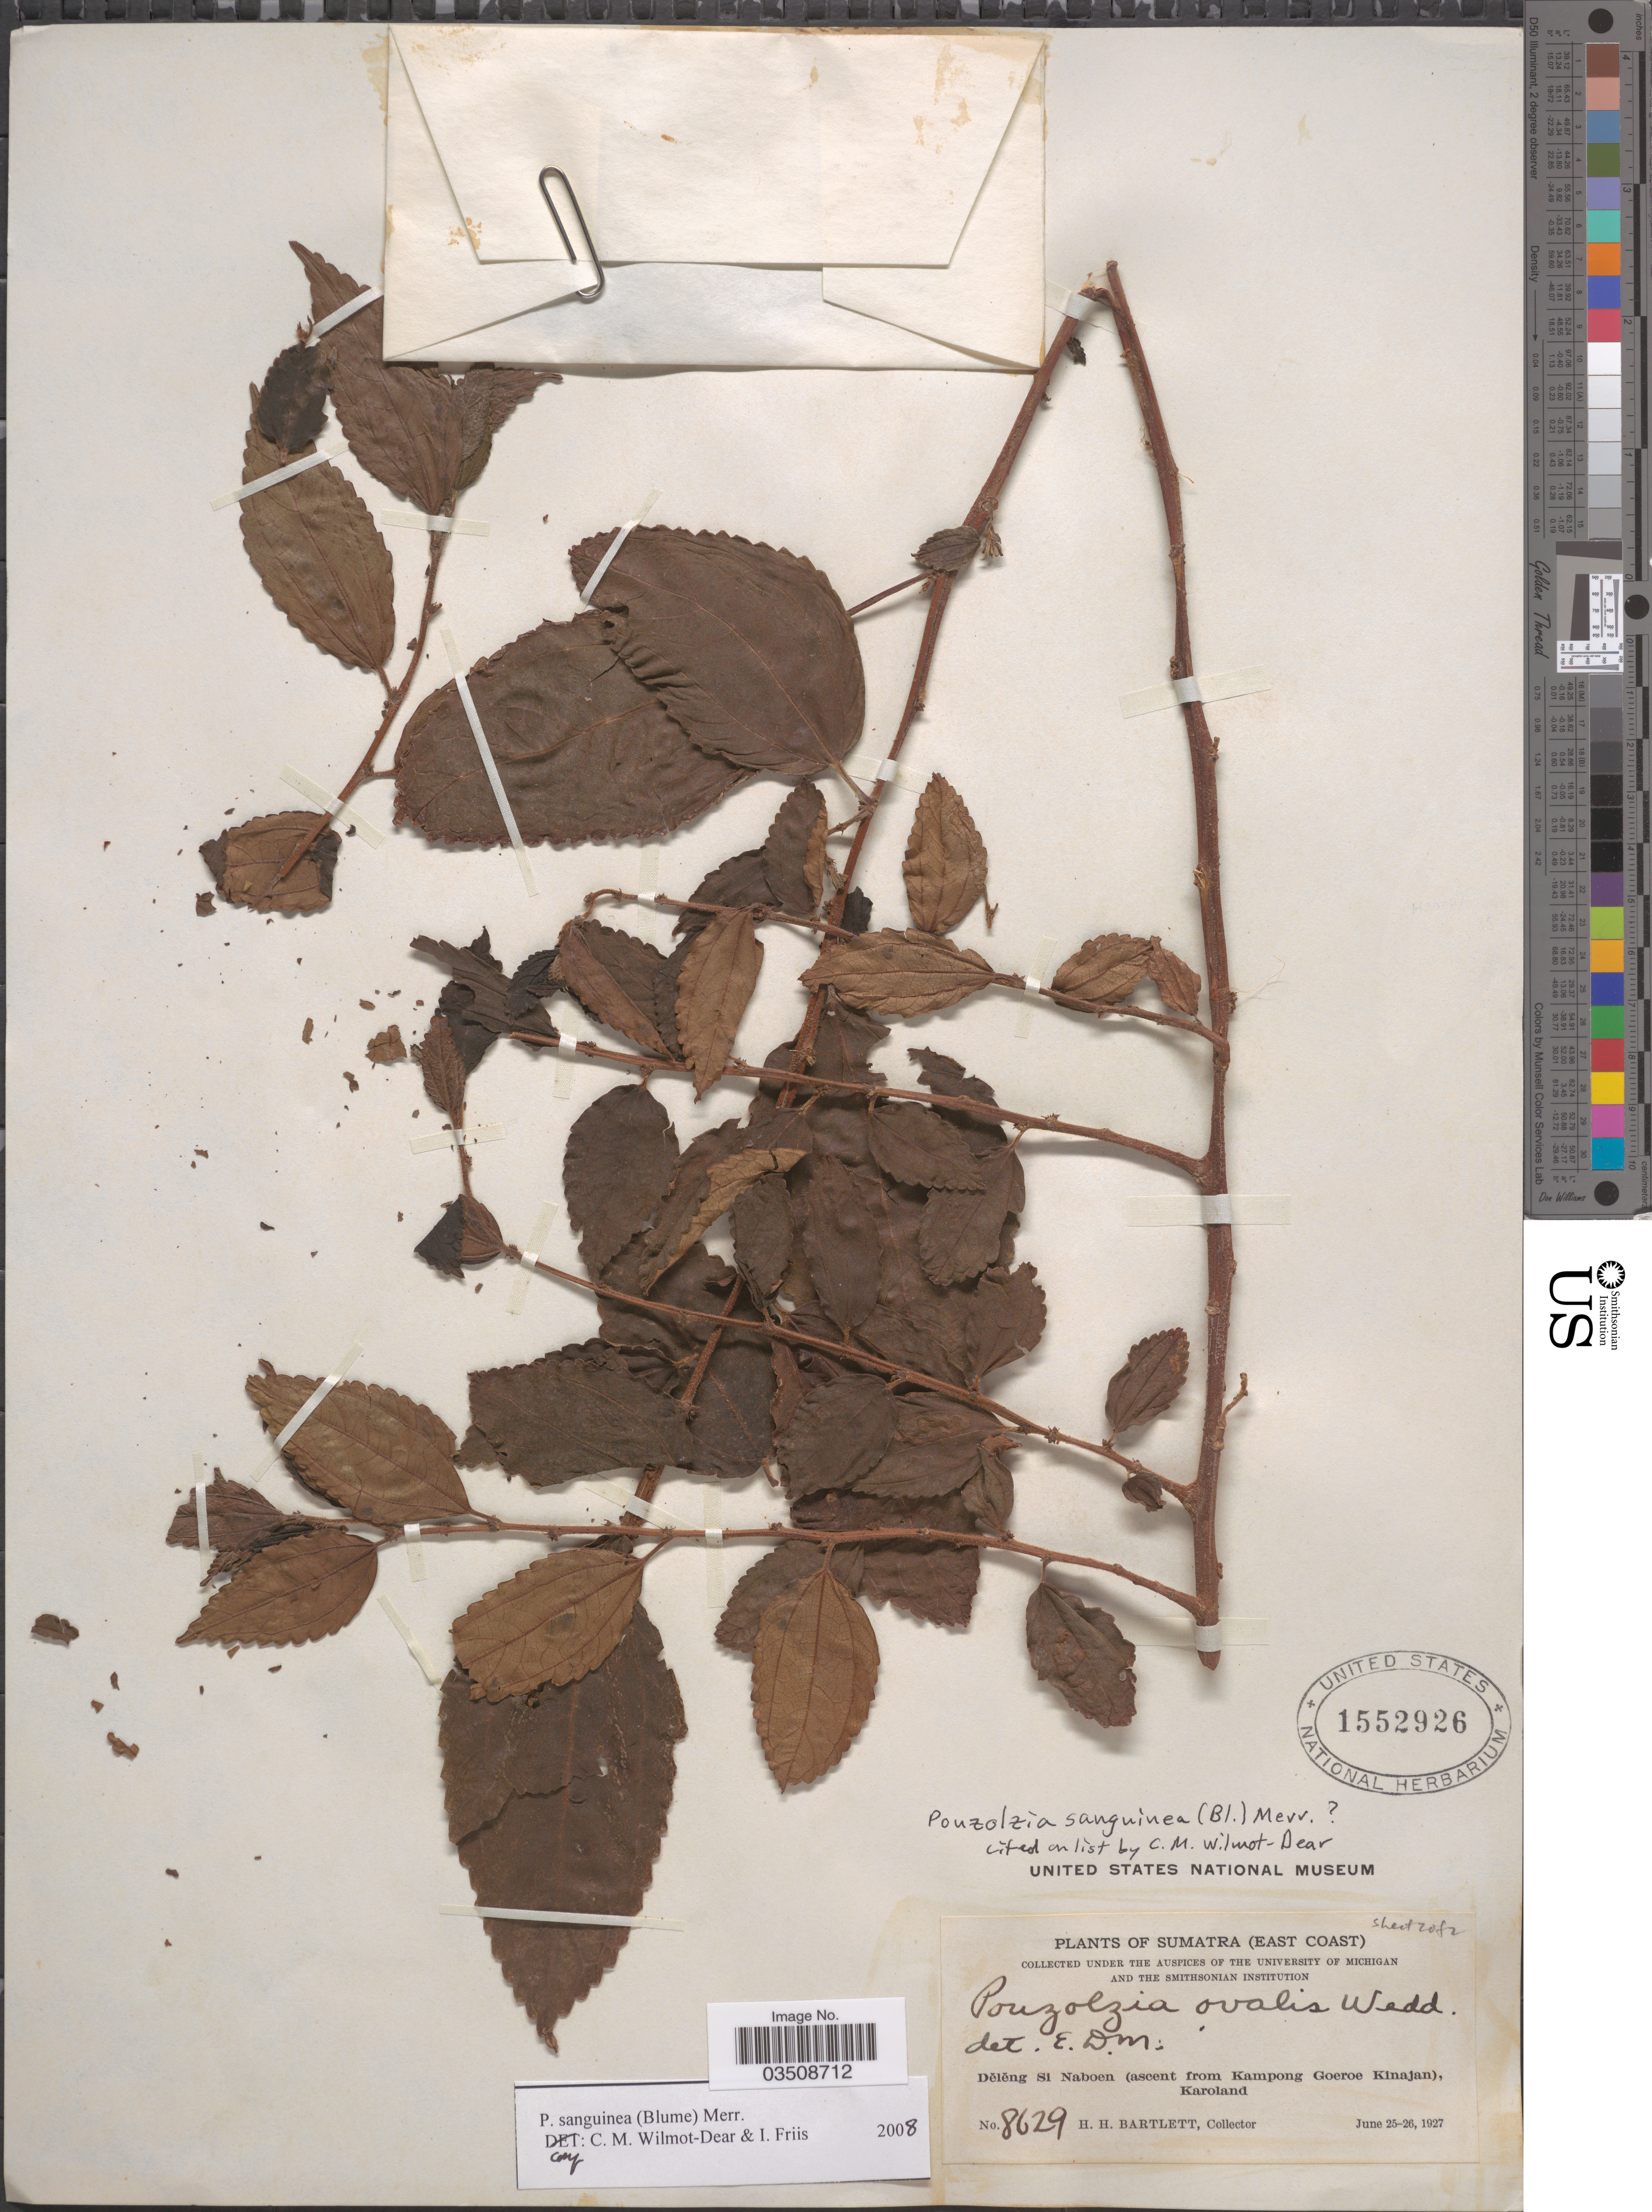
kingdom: Plantae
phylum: Tracheophyta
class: Magnoliopsida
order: Rosales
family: Urticaceae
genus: Pouzolzia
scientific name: Pouzolzia sanguinea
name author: (Blume) Merr.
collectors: H. H. Bartlett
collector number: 8629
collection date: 1927-06-25/1927-06-26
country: Indonesia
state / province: Sumatra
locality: Sumatra (East Coast). Dělěng Si Naboen (ascent from Kampong Goeroe Kinajan), Karoland.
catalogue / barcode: US 1552926